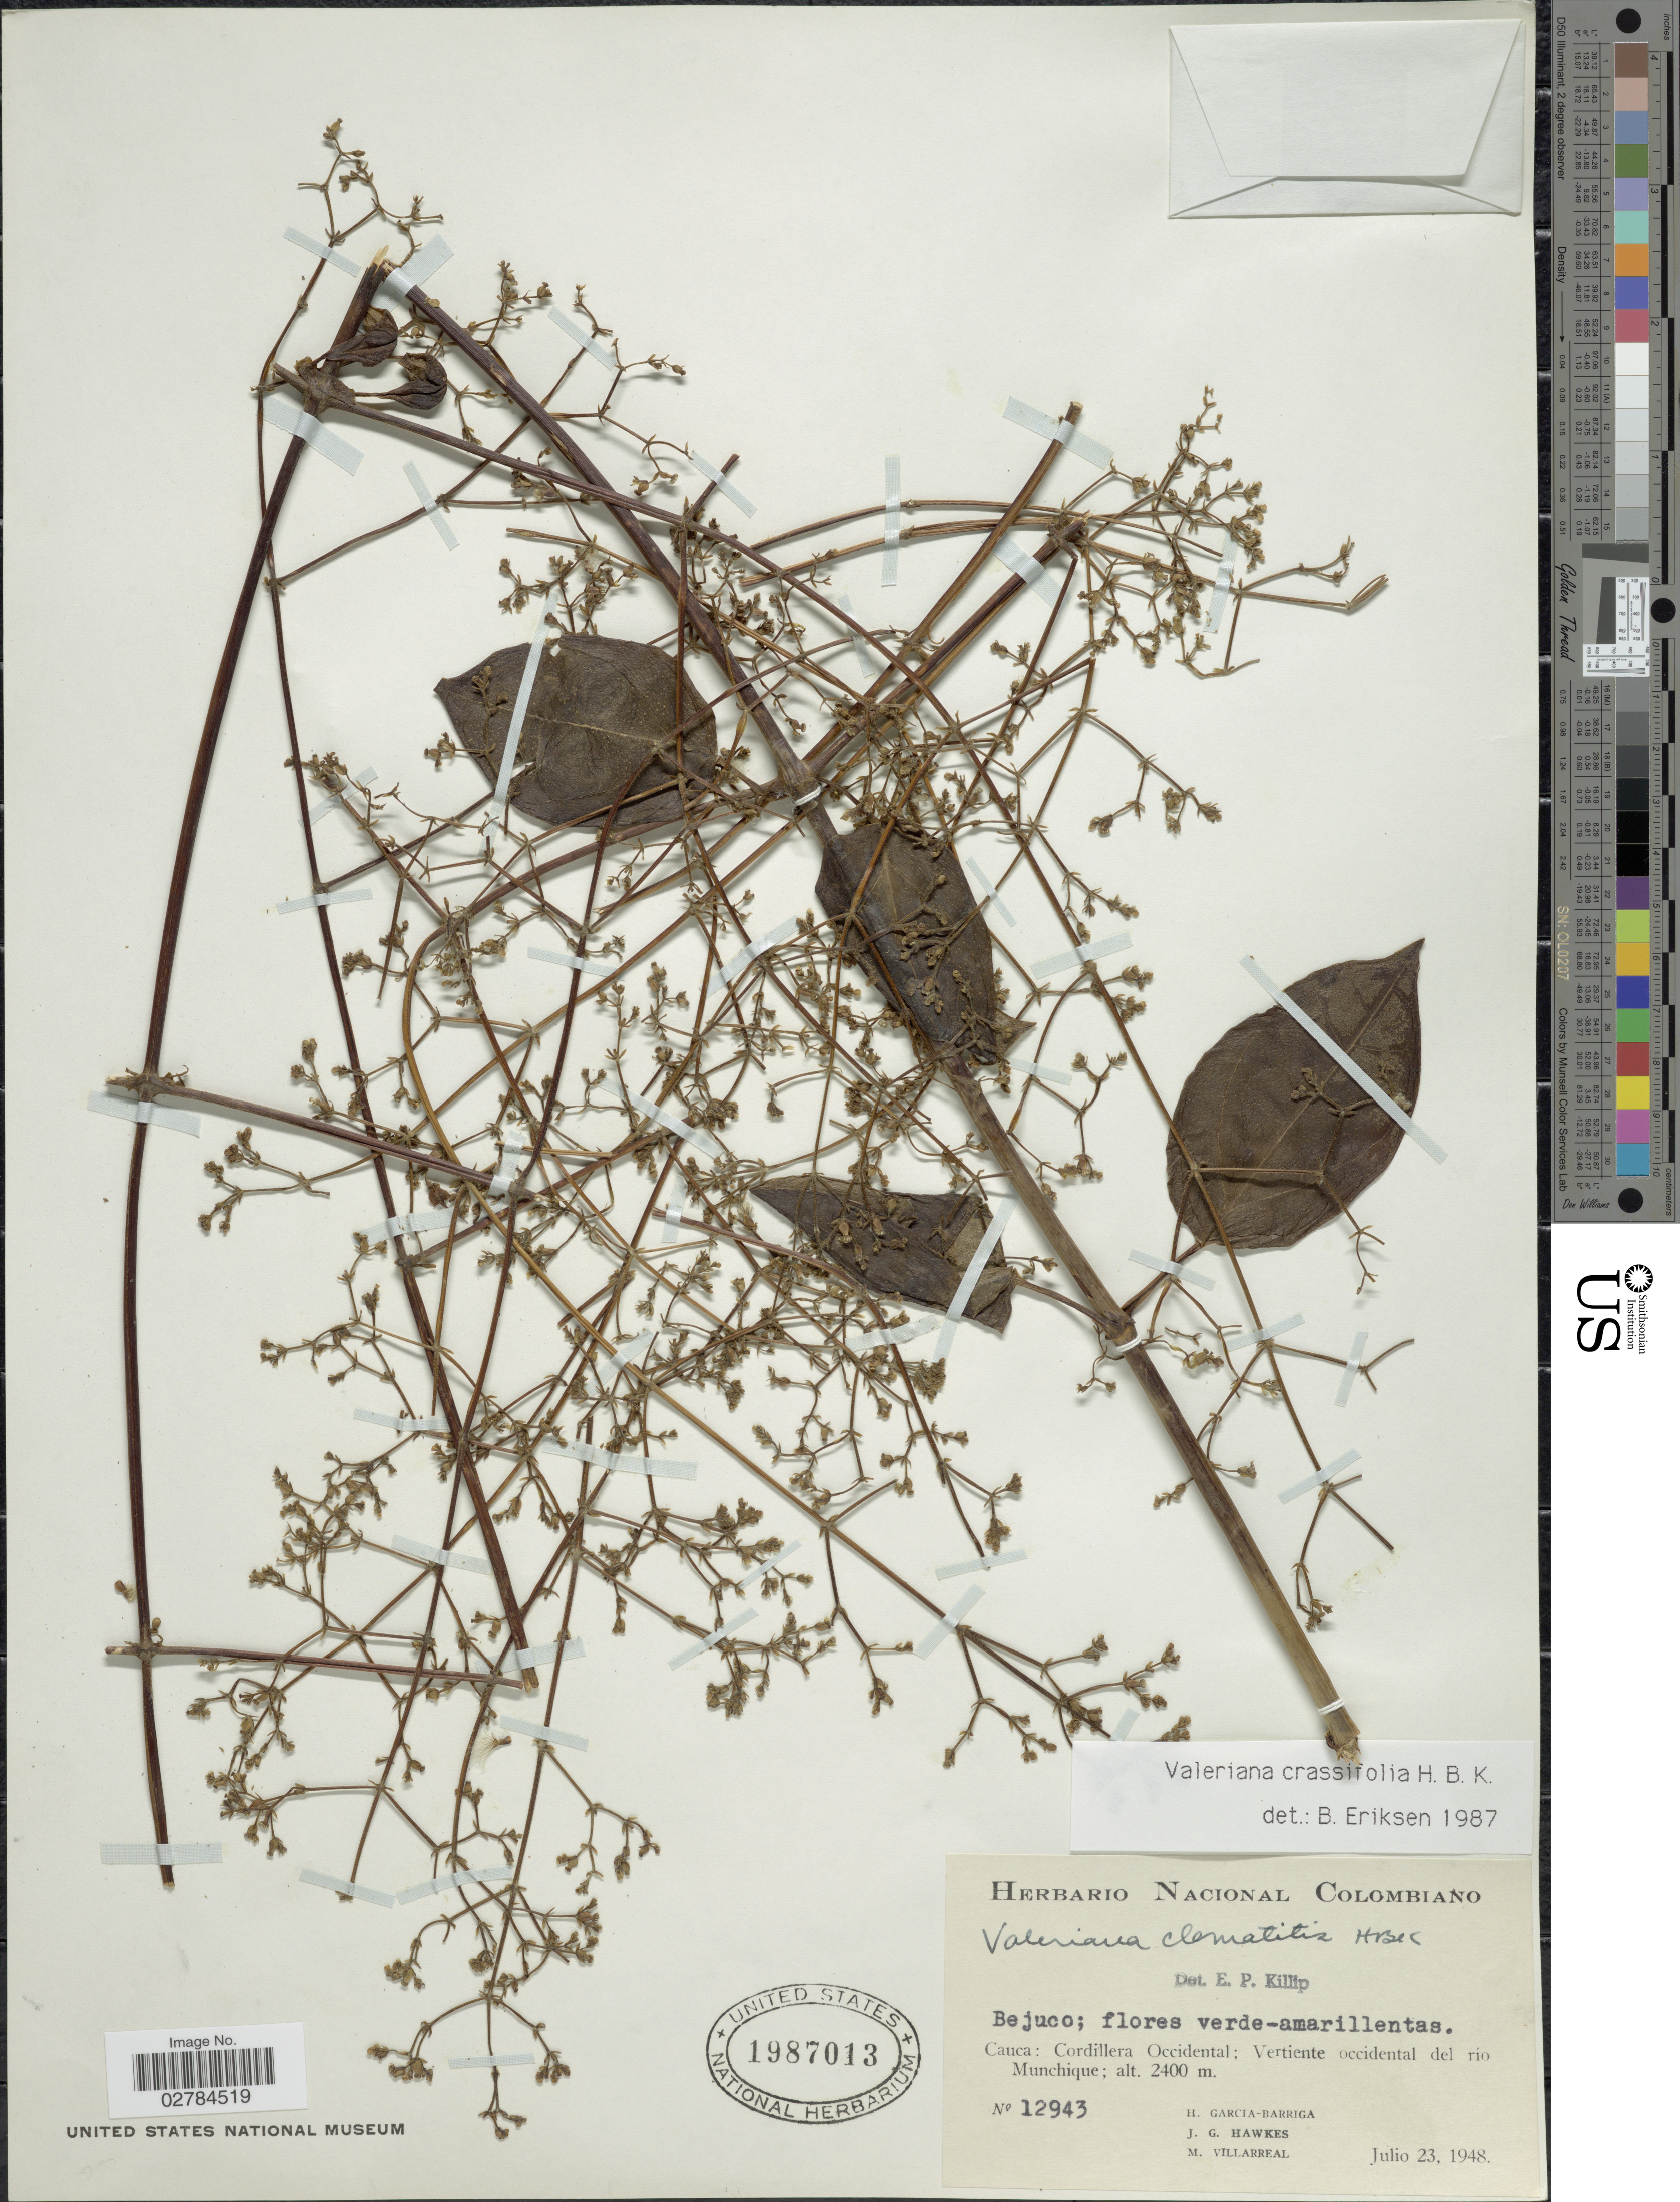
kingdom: Plantae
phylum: Tracheophyta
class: Magnoliopsida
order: Dipsacales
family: Caprifoliaceae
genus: Valeriana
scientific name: Valeriana crassifolia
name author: Kunth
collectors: H. García Barriga, J. Hawkes & M. Villareal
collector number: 12943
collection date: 1948-07-23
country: Colombia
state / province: Cauca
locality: Cordillera Occidental; Vertiente occidental del río Munchique.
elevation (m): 2400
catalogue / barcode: US 1987013